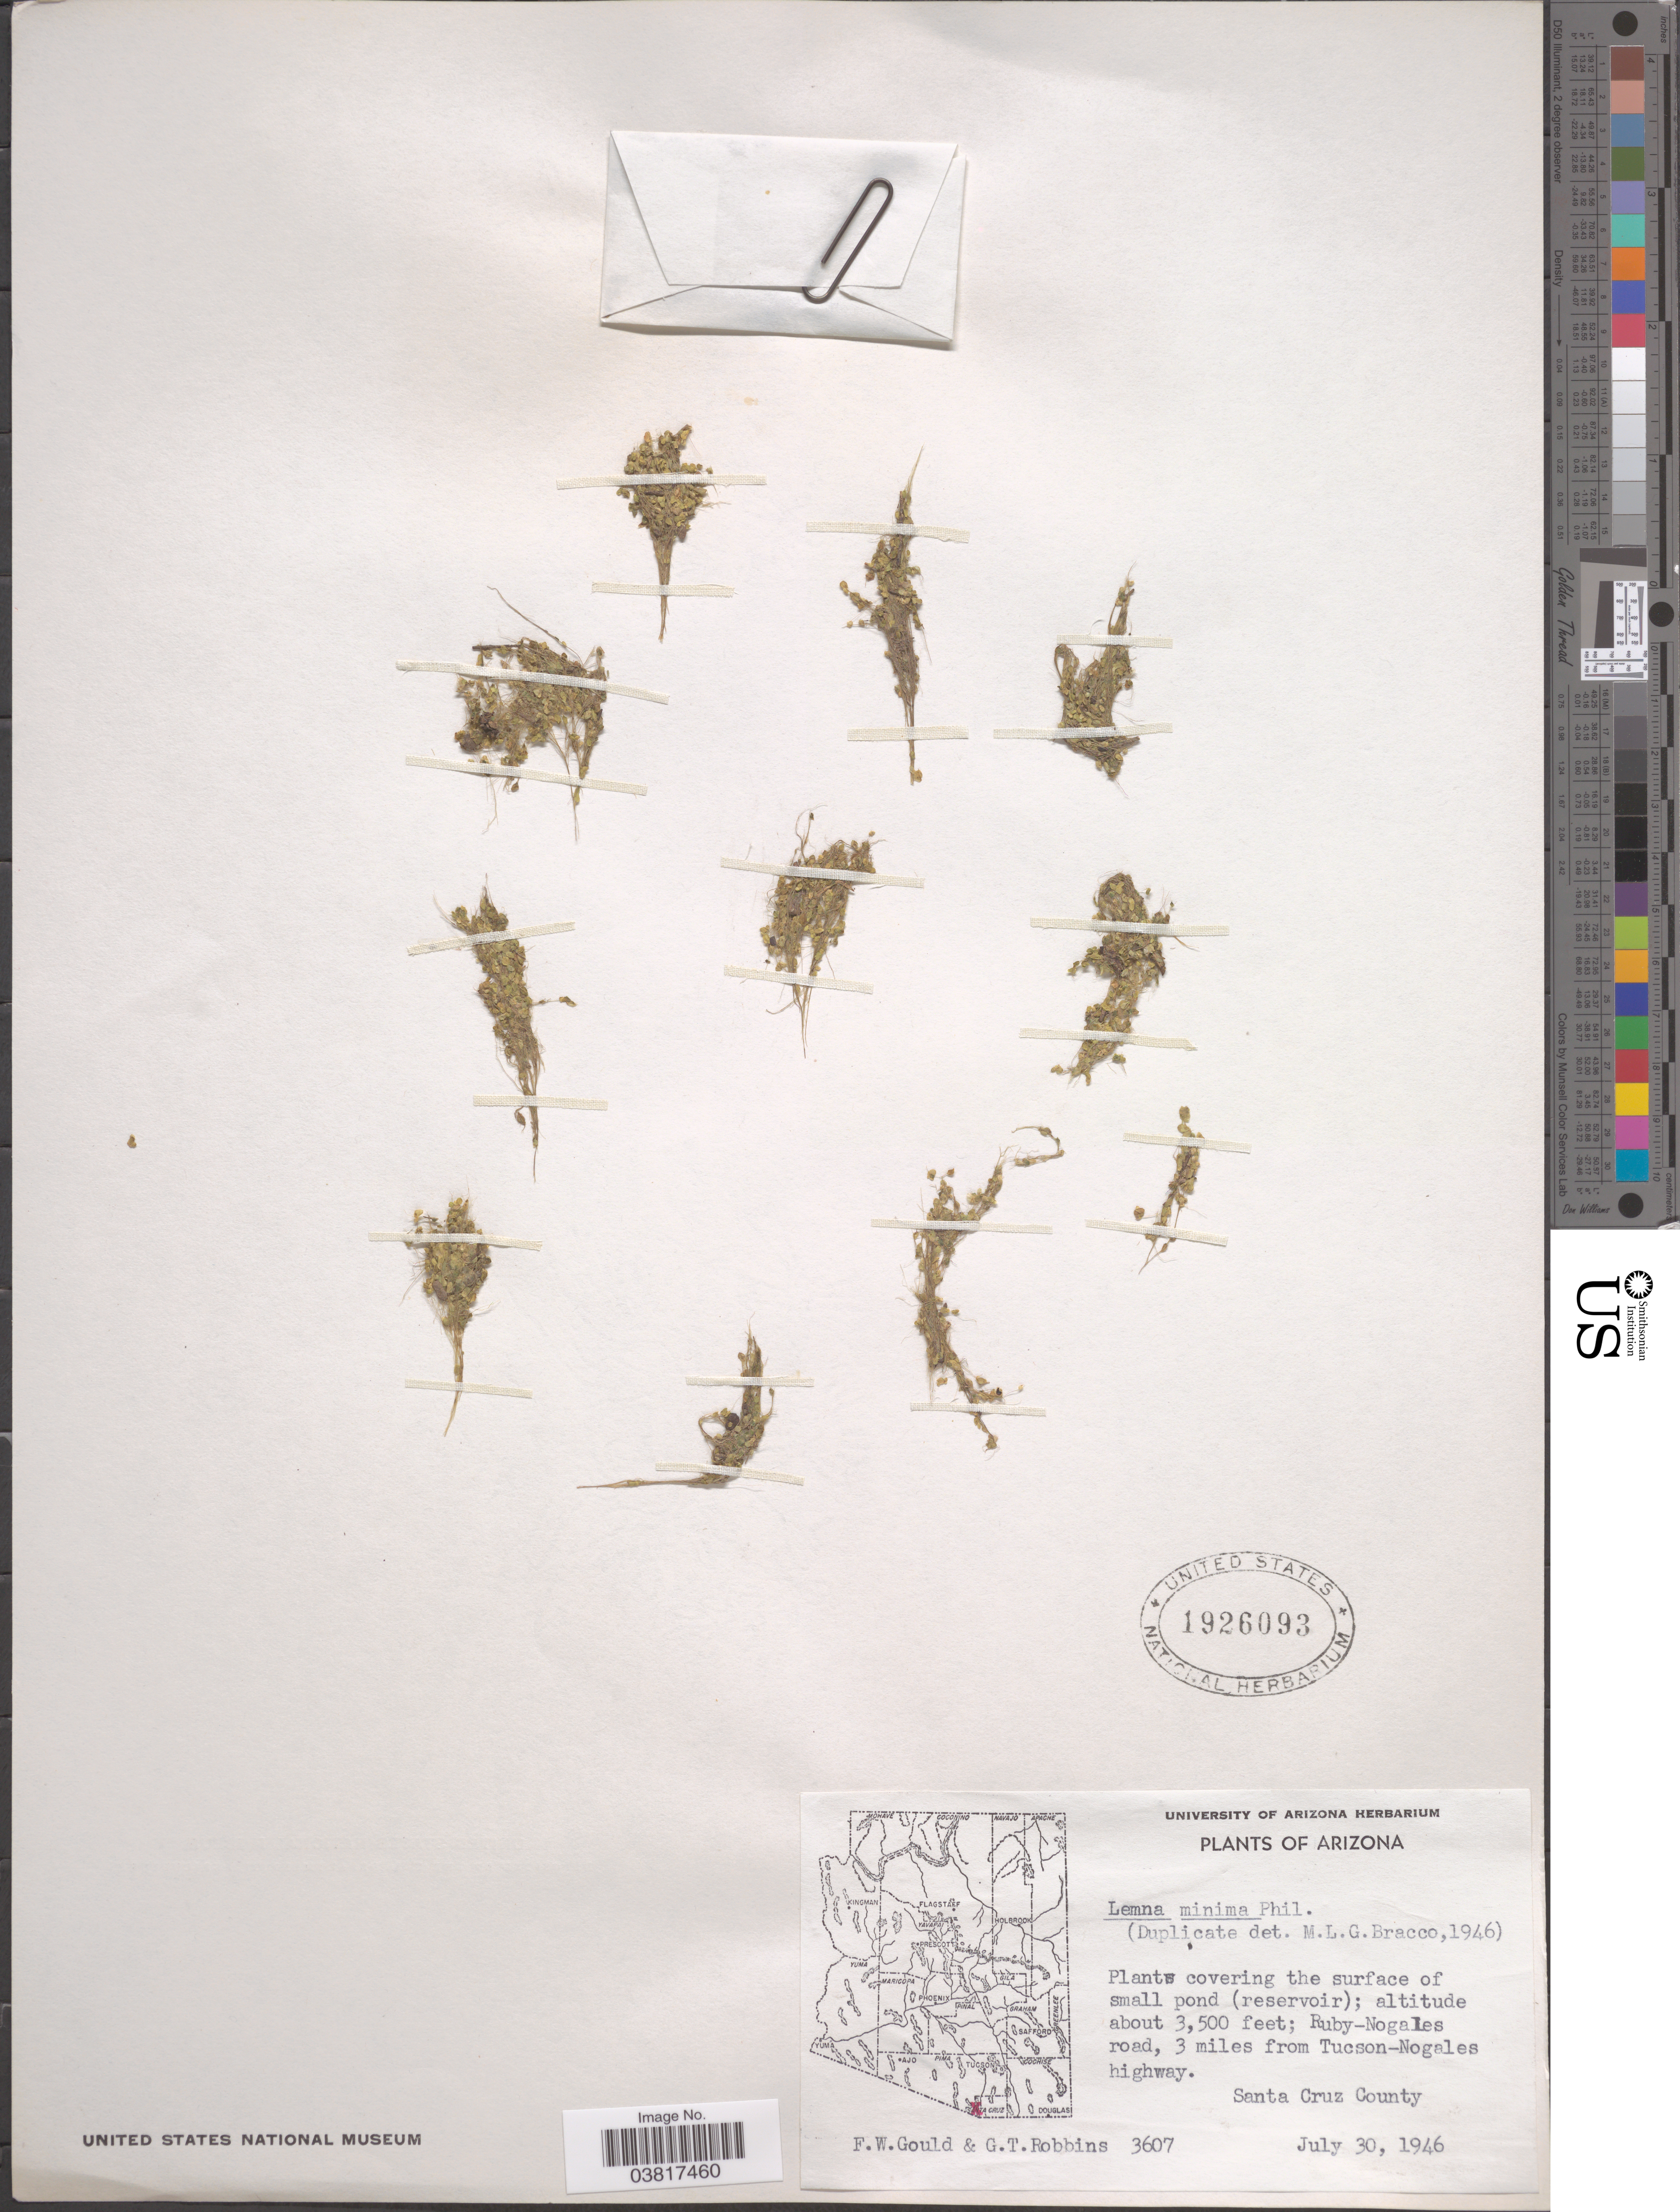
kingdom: Plantae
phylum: Tracheophyta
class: Liliopsida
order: Alismatales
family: Araceae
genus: Lemna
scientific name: Lemna minima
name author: Thuill. ex P. Beauv.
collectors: F. W. Gould & G. T. Robbins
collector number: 3607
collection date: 1946-07-30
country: United States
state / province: Arizona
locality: Ruby-Nogales road, 3 miles from Tucson-Nogales highway. Santa Cruz County.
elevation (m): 1067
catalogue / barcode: US 1926093